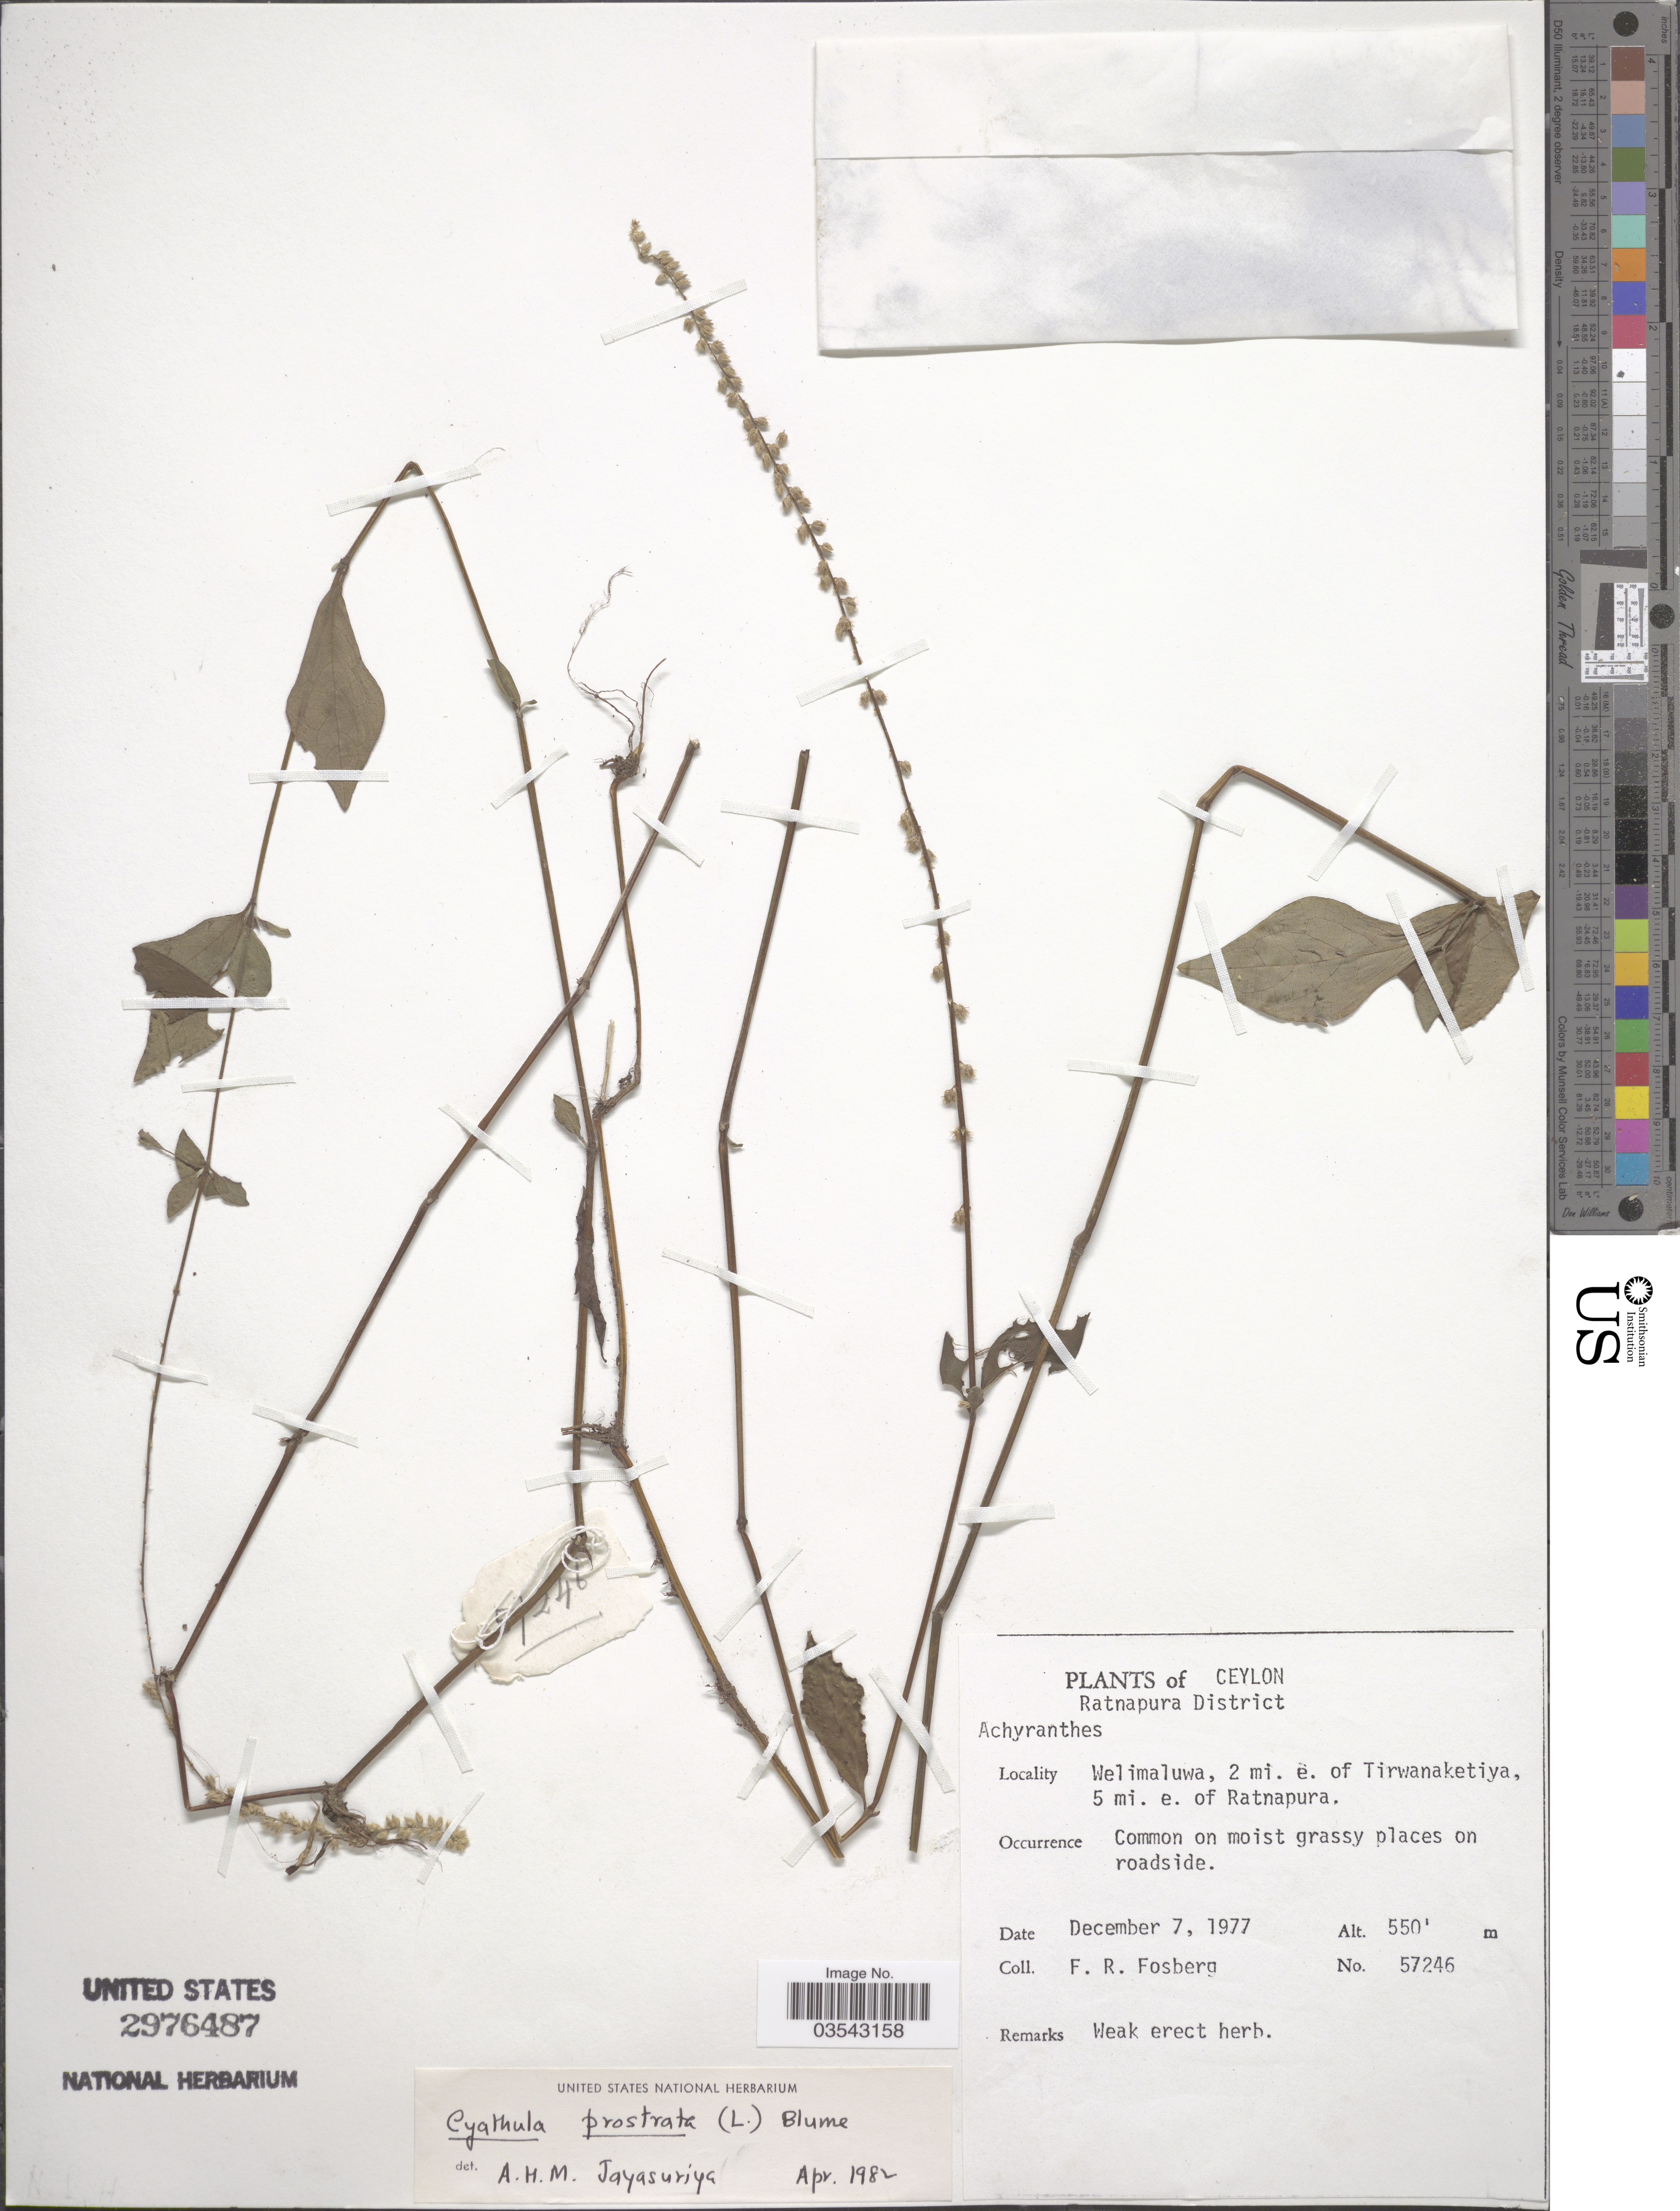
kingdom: Plantae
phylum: Tracheophyta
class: Magnoliopsida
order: Caryophyllales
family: Amaranthaceae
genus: Cyathula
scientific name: Cyathula prostrata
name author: (L.) Blume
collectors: F. R. Fosberg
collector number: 57246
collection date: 1977-12-07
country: Sri Lanka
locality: Ceylon. Ratnapura District. Welimaluwa, 2 mi. e. of Tirwanaketiya, 5 mi. e. of Ratnapura.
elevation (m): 168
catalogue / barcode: US 2976487